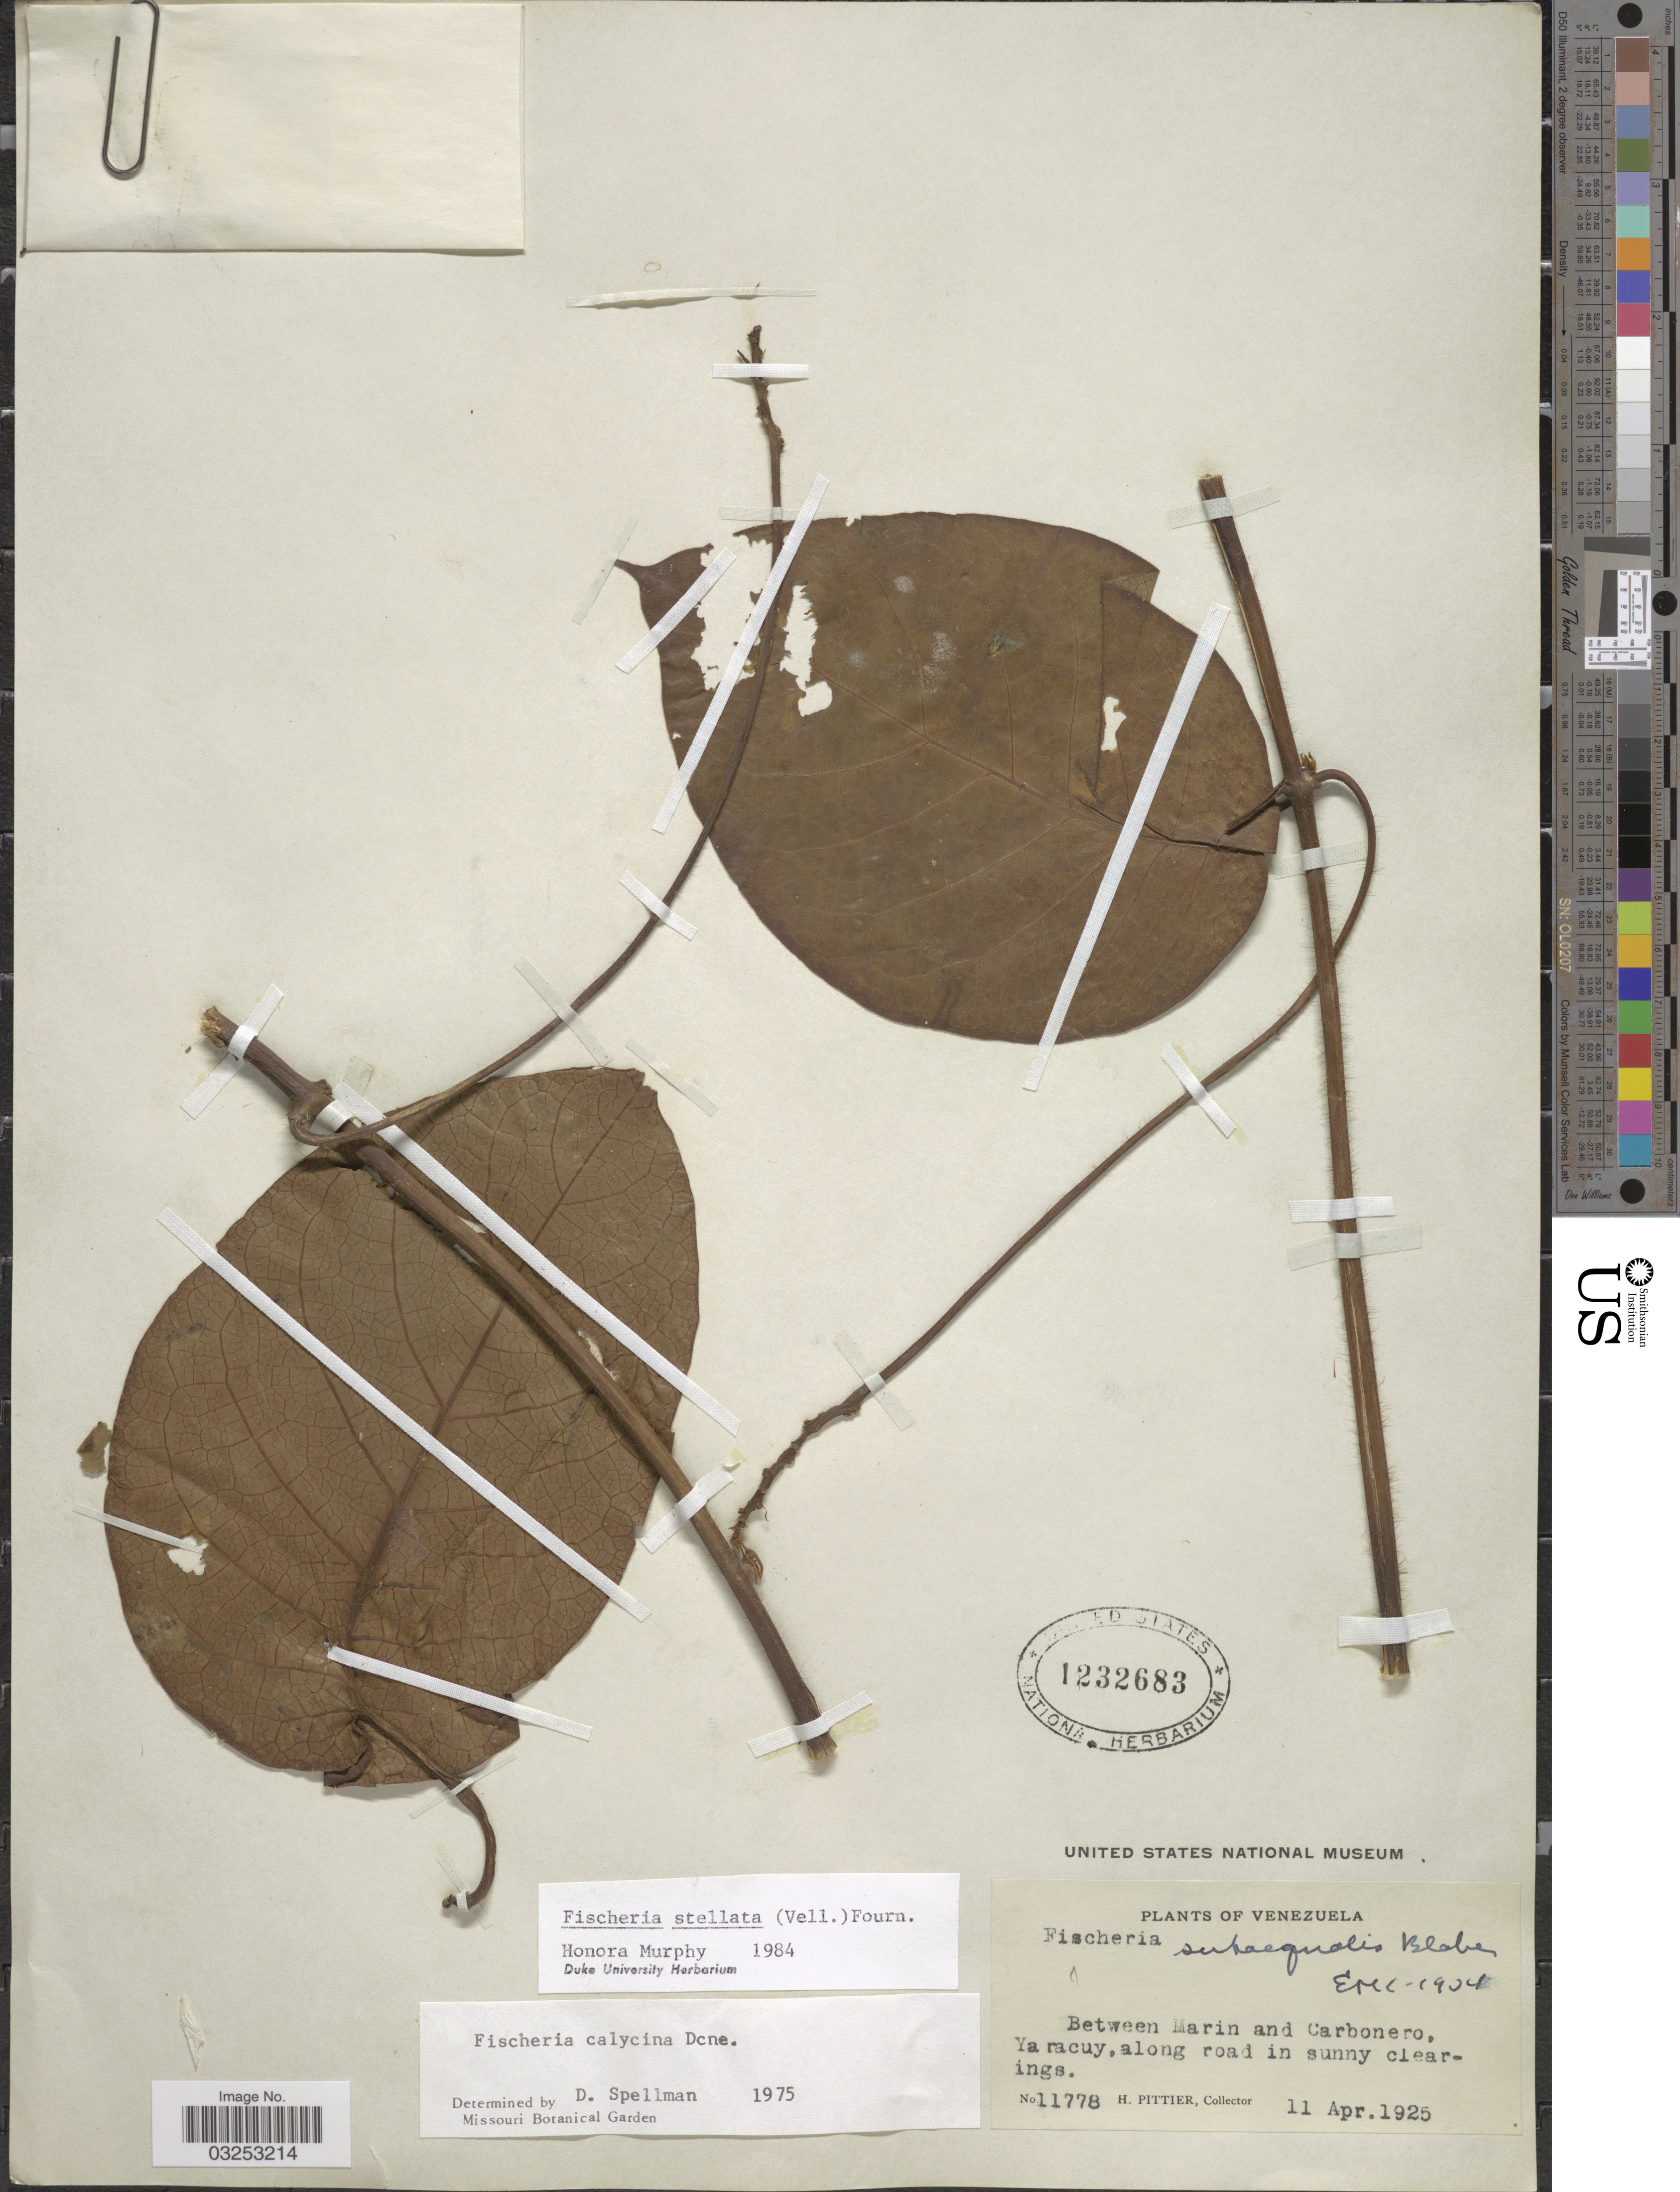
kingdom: Plantae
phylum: Tracheophyta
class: Magnoliopsida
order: Gentianales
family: Apocynaceae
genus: Fischeria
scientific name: Fischeria stellata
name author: (Vell.) E. Fourn.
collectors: H. F. Pittier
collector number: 11778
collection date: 1925-04-11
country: Venezuela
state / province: Yaracuy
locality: Between Marin and Carbonero, Yaracuy, along road in sunny clearings.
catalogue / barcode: US 1232683